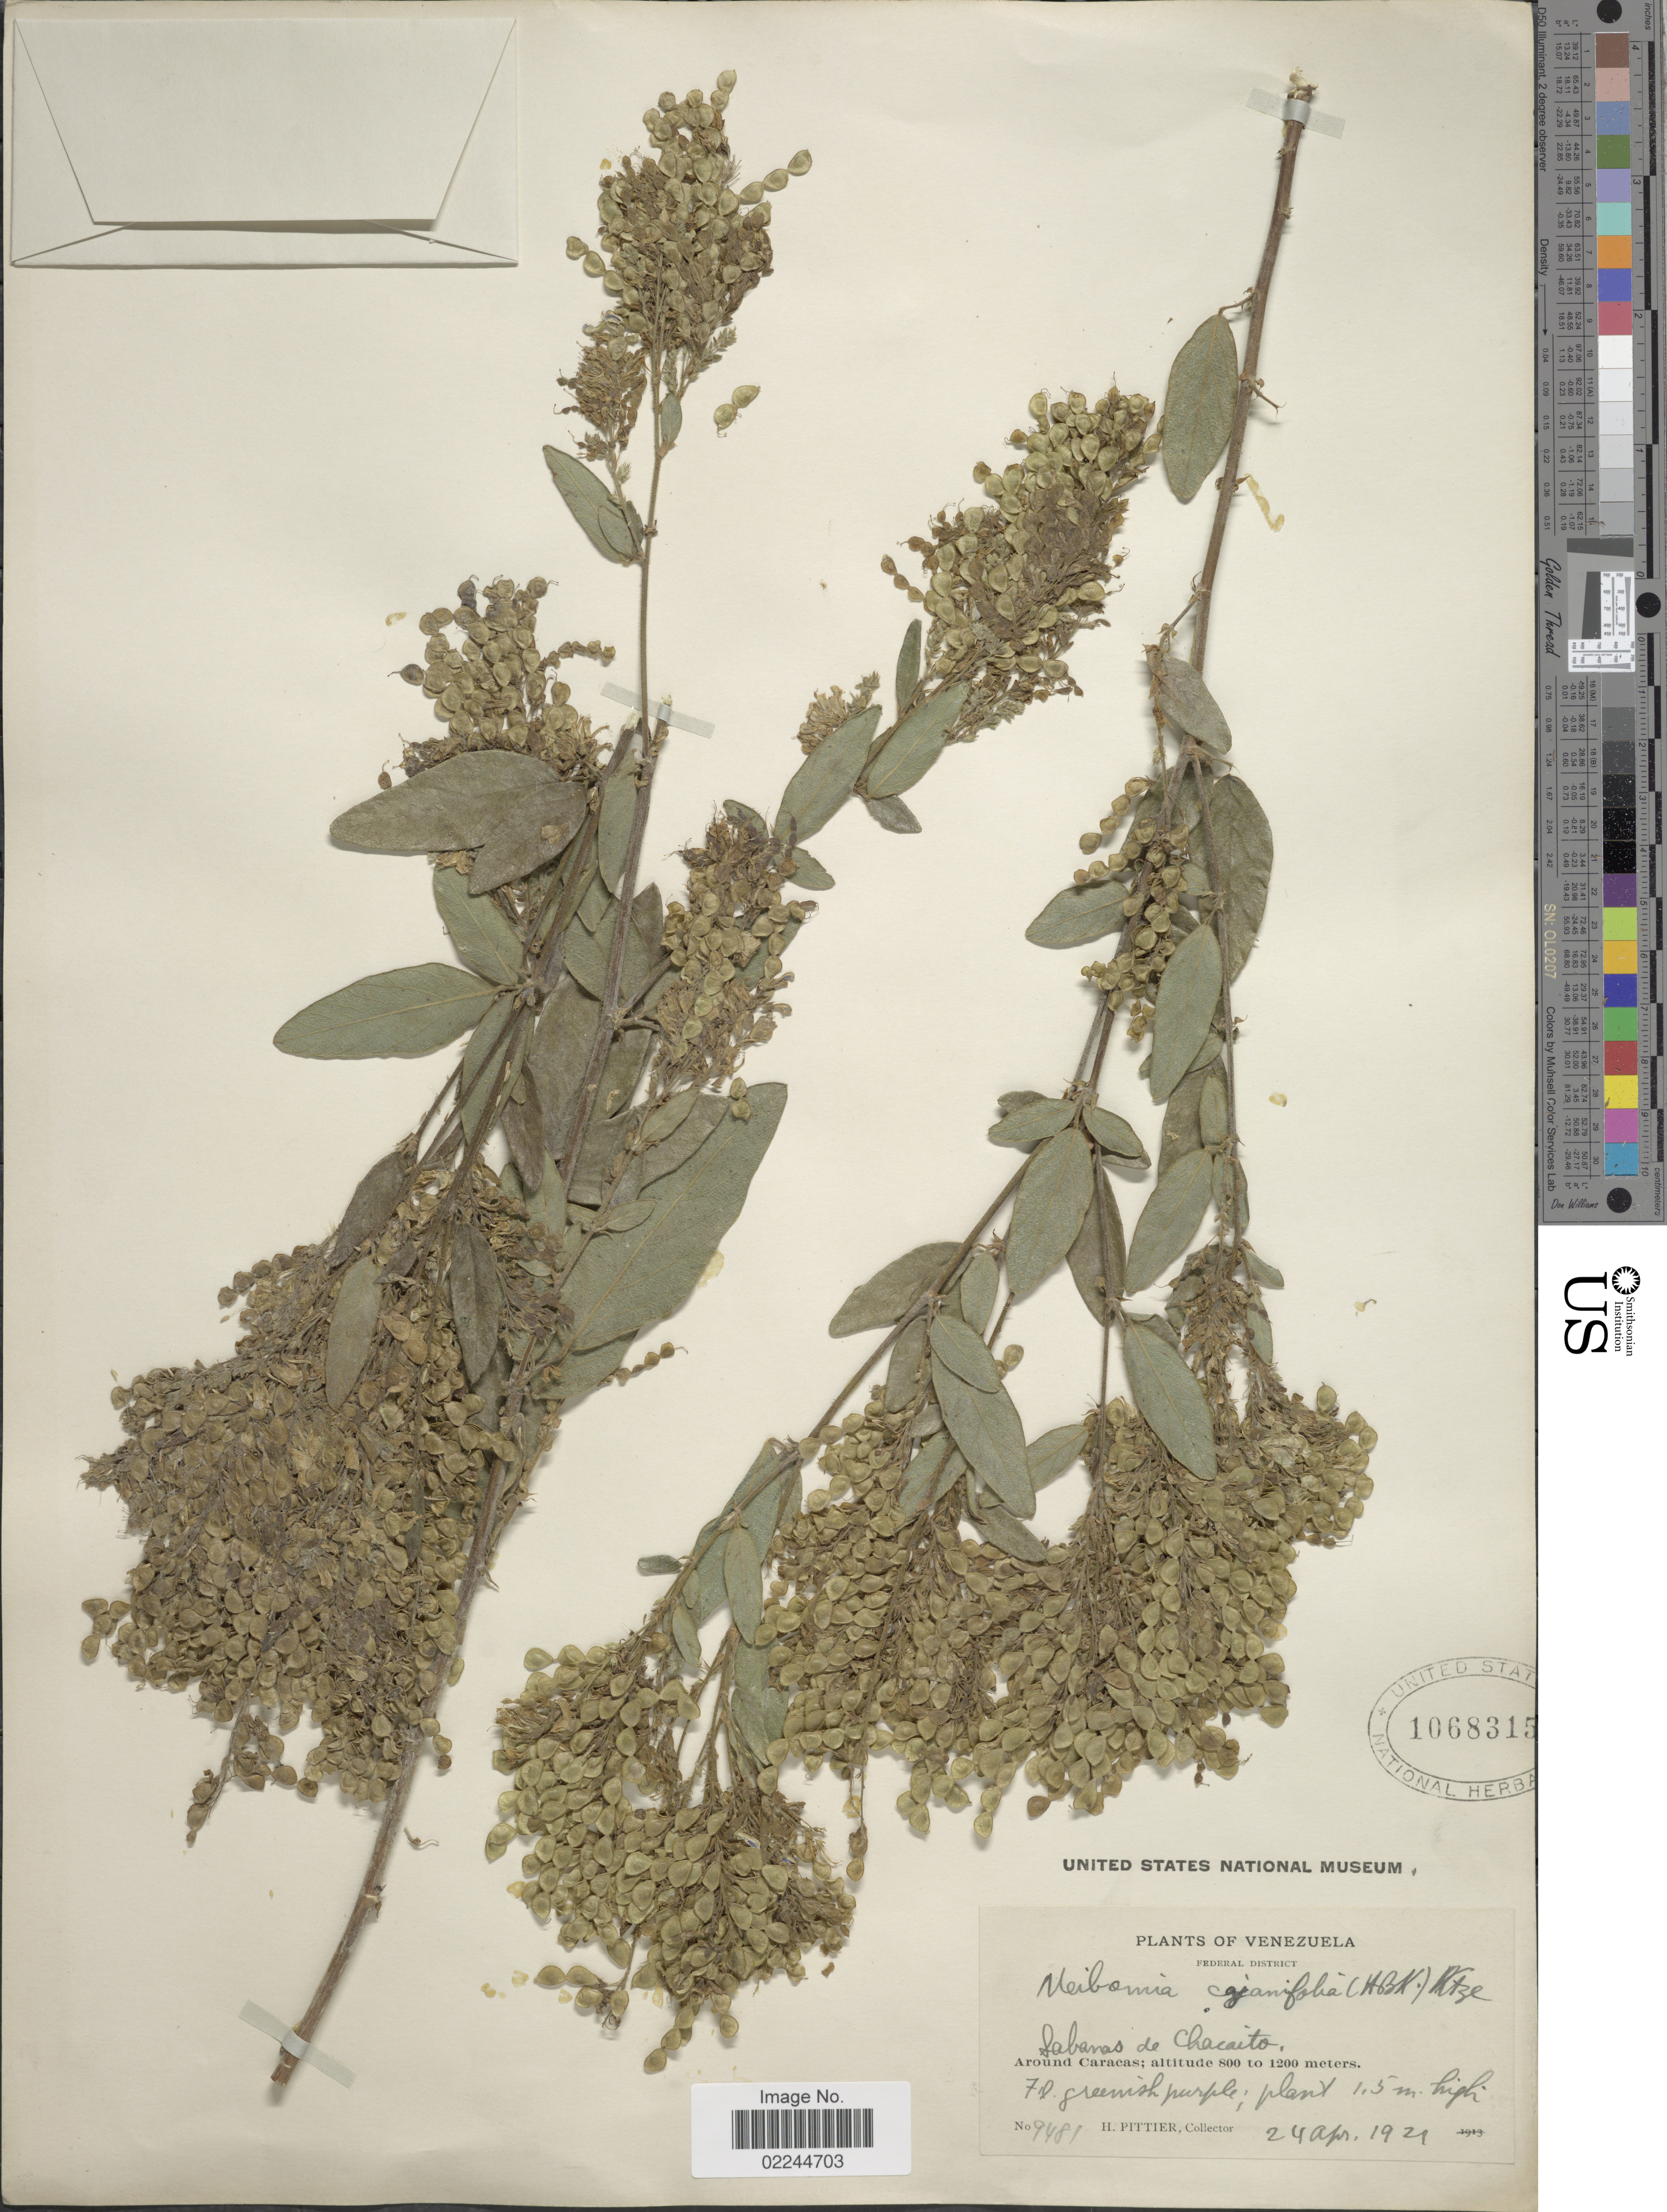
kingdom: Plantae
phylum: Tracheophyta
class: Magnoliopsida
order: Fabales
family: Fabaceae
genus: Desmodium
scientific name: Desmodium cajanifolium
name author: (Kunth) DC.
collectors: H. F. Pittier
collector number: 9481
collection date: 1921-04-24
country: Venezuela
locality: Federal District, around Caracas, sabanas de Chacaito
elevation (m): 800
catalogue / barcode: US 1068315